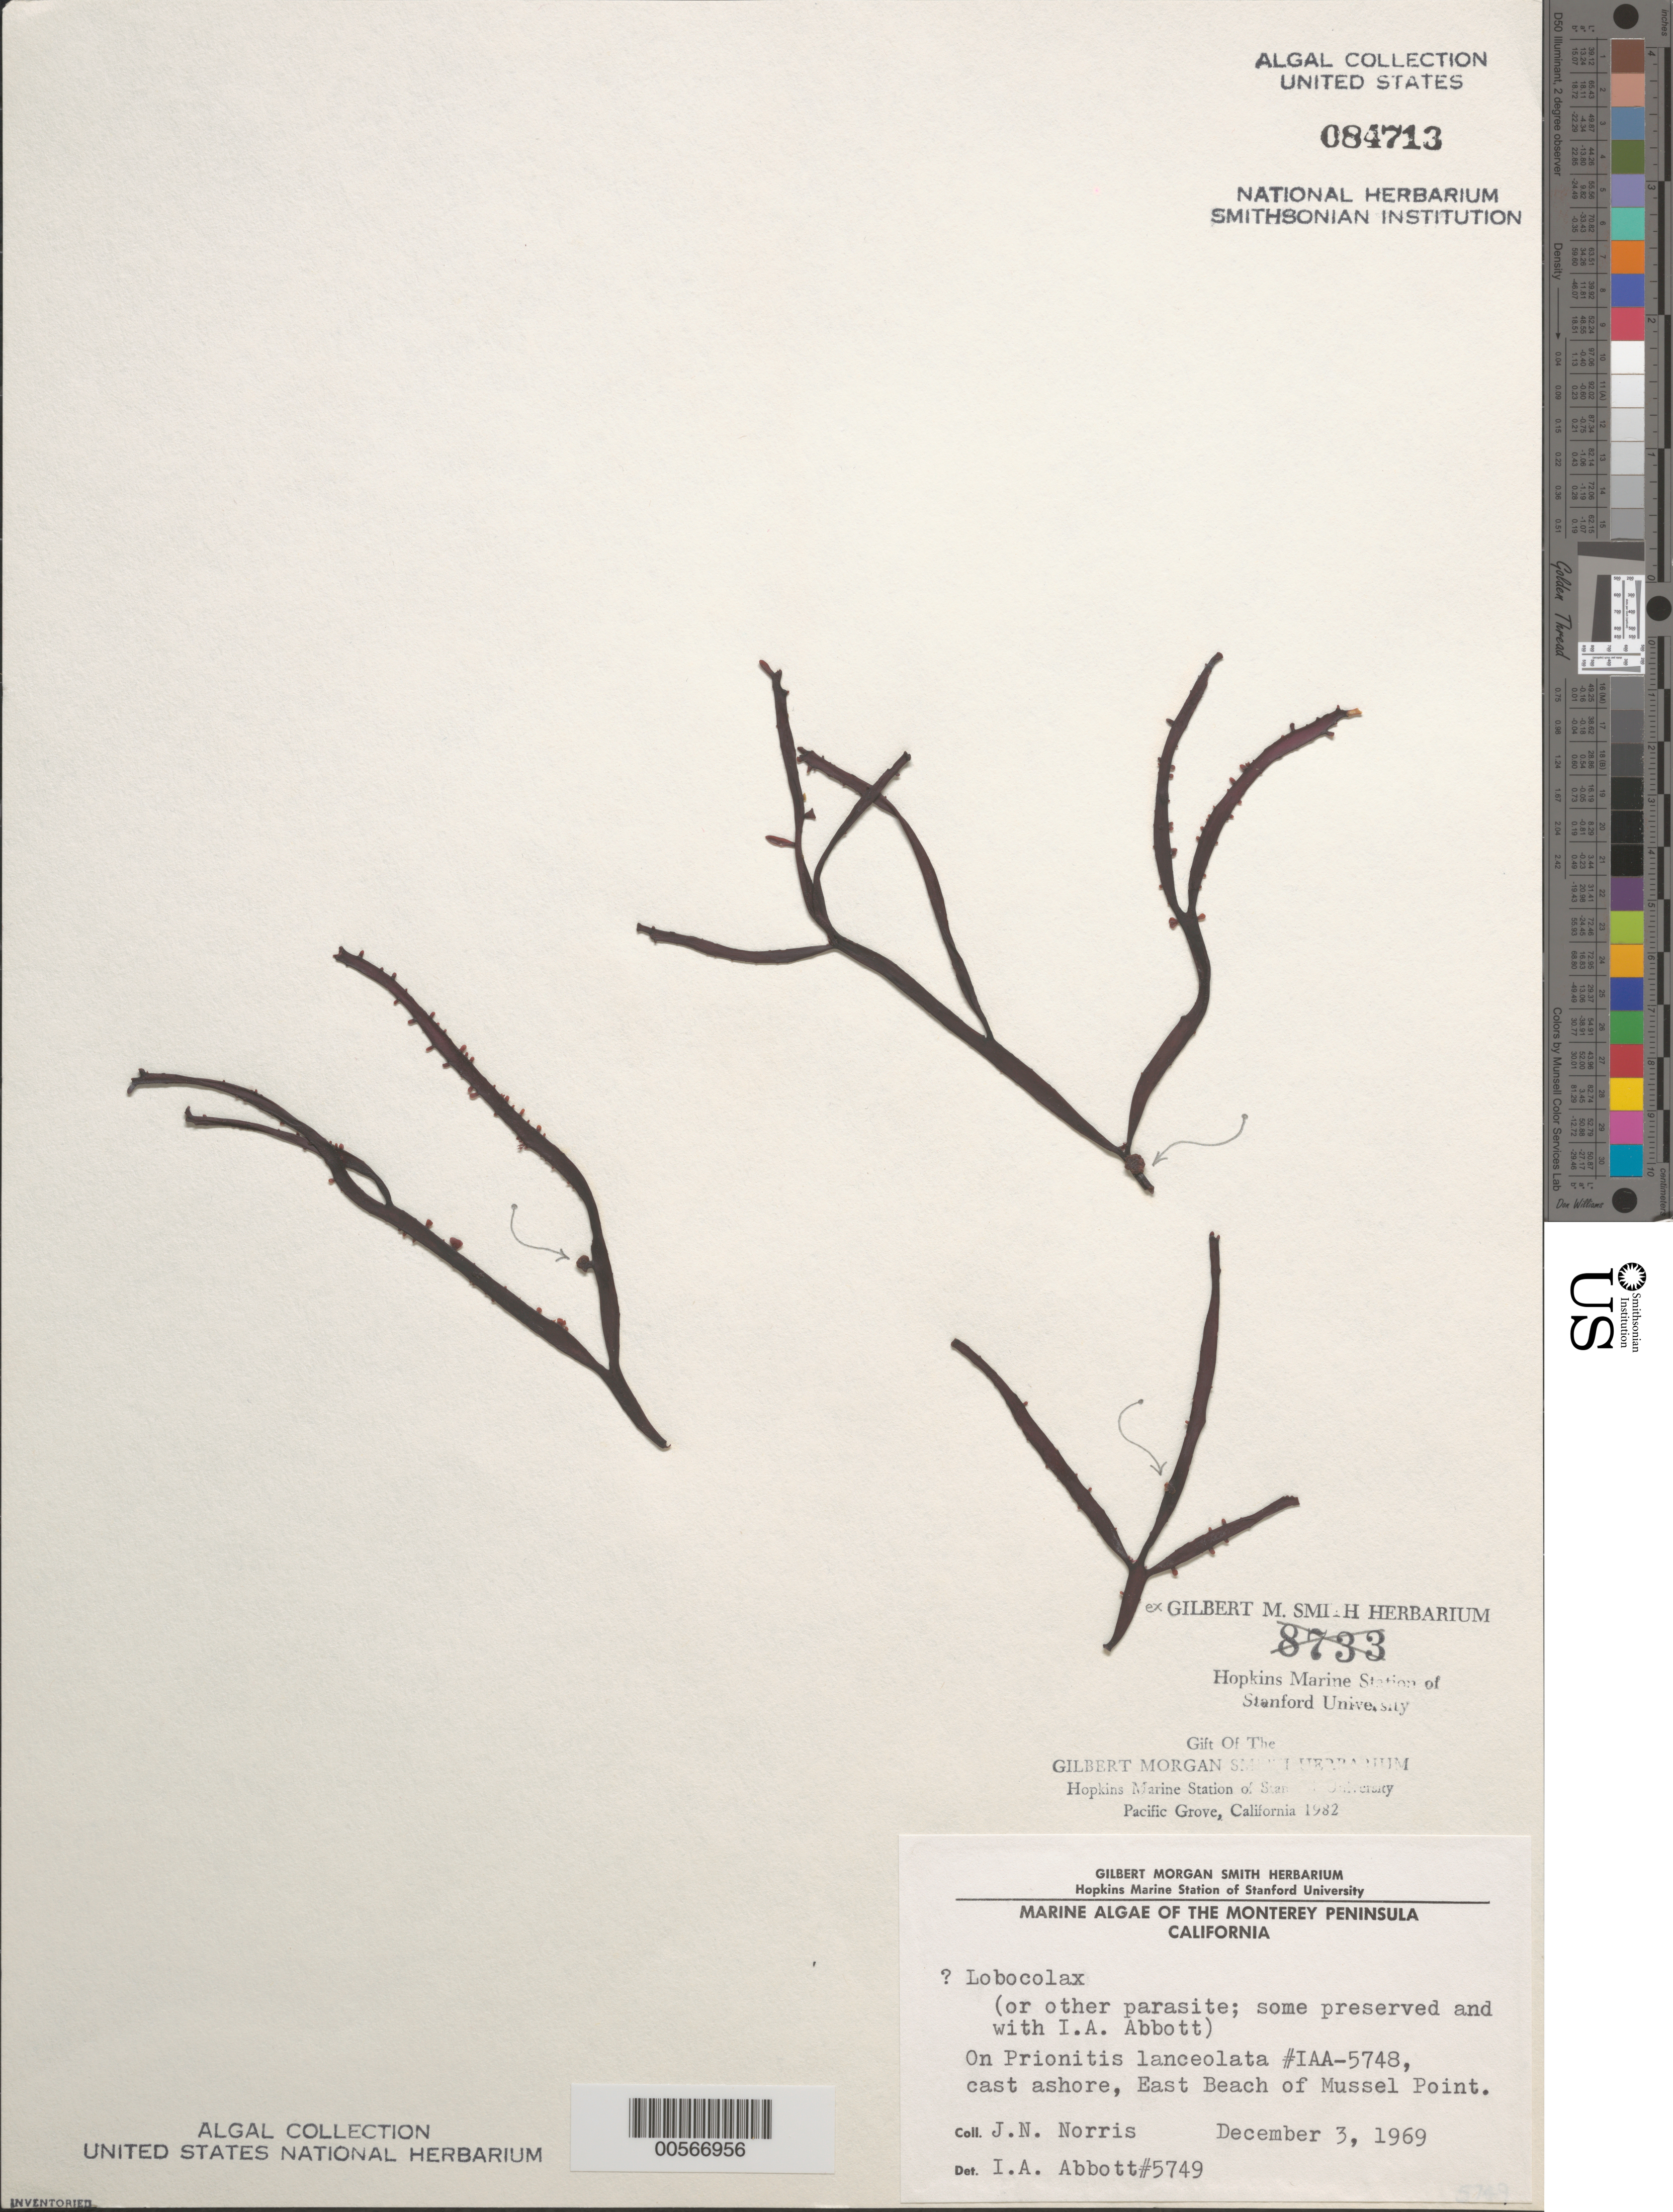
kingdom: Plantae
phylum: Rhodophyta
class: Florideophyceae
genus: Lobocolax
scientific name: Lobocolax sp.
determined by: Abbott, Isabella A.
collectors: J. N. Norris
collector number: IAA 5749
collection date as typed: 03 Dec 1969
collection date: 1969-12-03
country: United States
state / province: California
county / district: Monterey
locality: East beach of Mussel Point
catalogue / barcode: US 84713